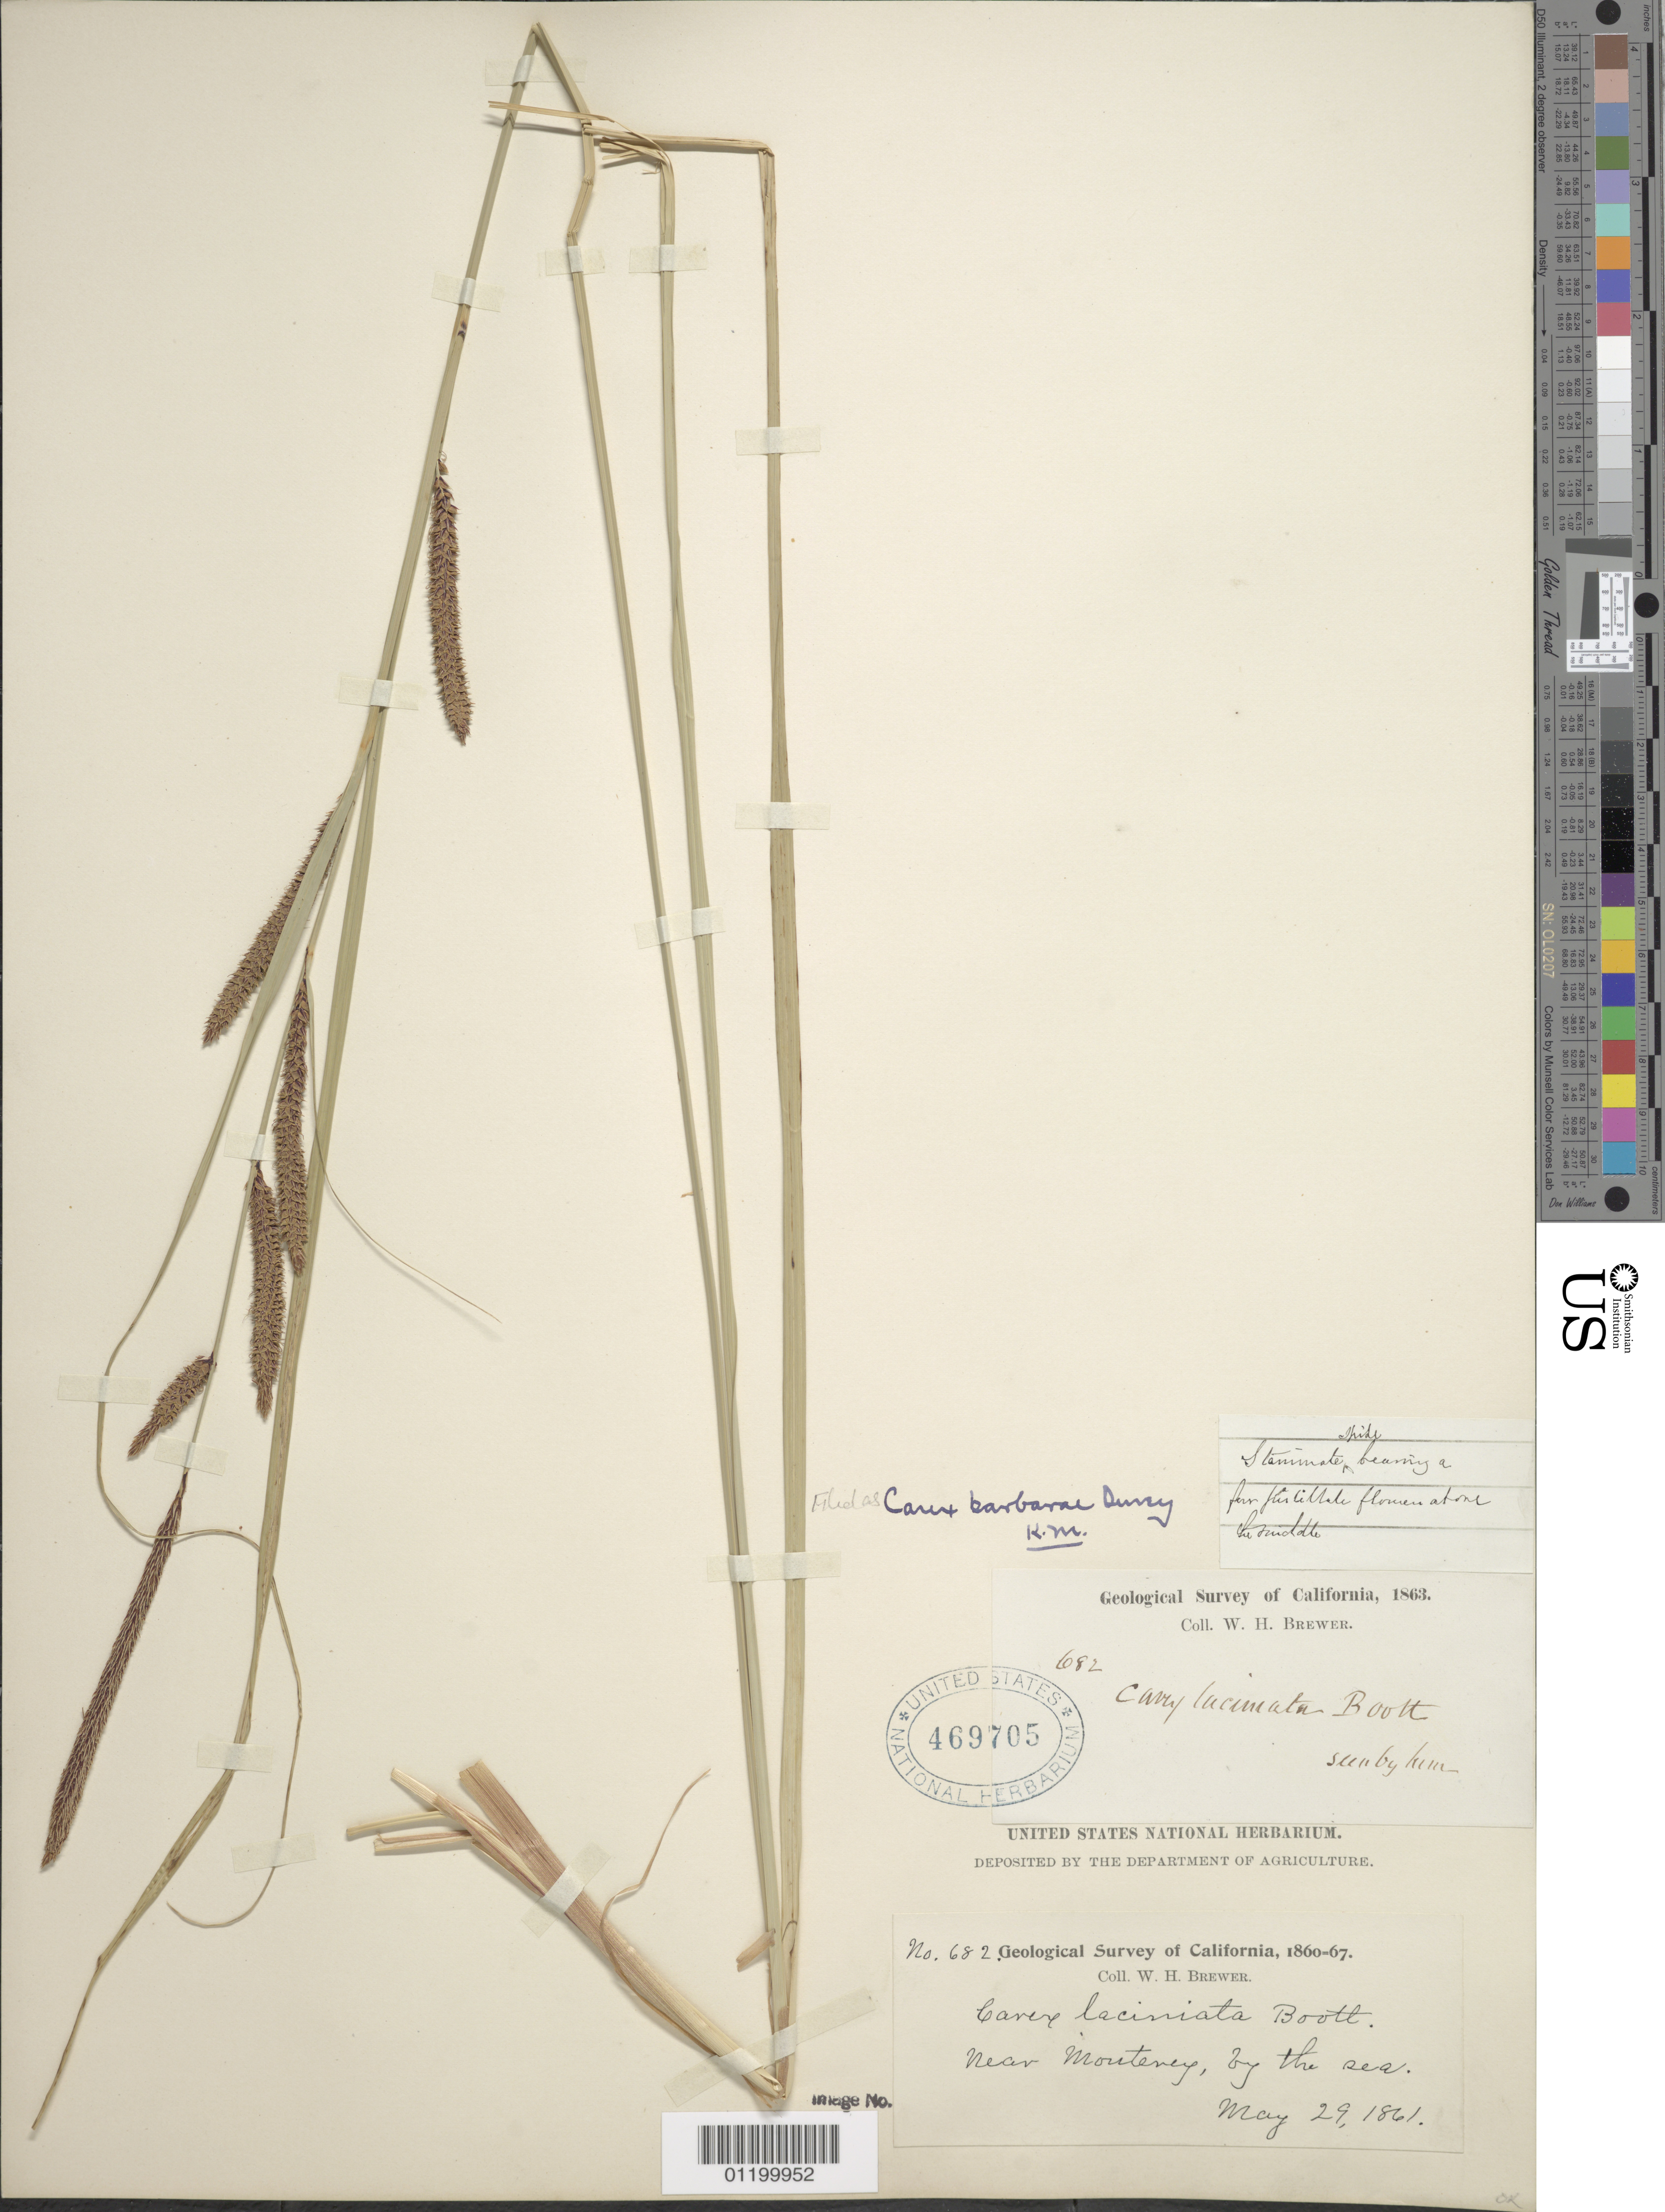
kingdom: Plantae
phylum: Tracheophyta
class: Liliopsida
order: Poales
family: Cyperaceae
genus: Carex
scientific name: Carex barbarae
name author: Dewey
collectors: W. H. Brewer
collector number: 682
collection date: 1861-05-29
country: United States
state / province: California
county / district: Monterey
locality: Near Monterey, by the sea.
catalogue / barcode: US 469705